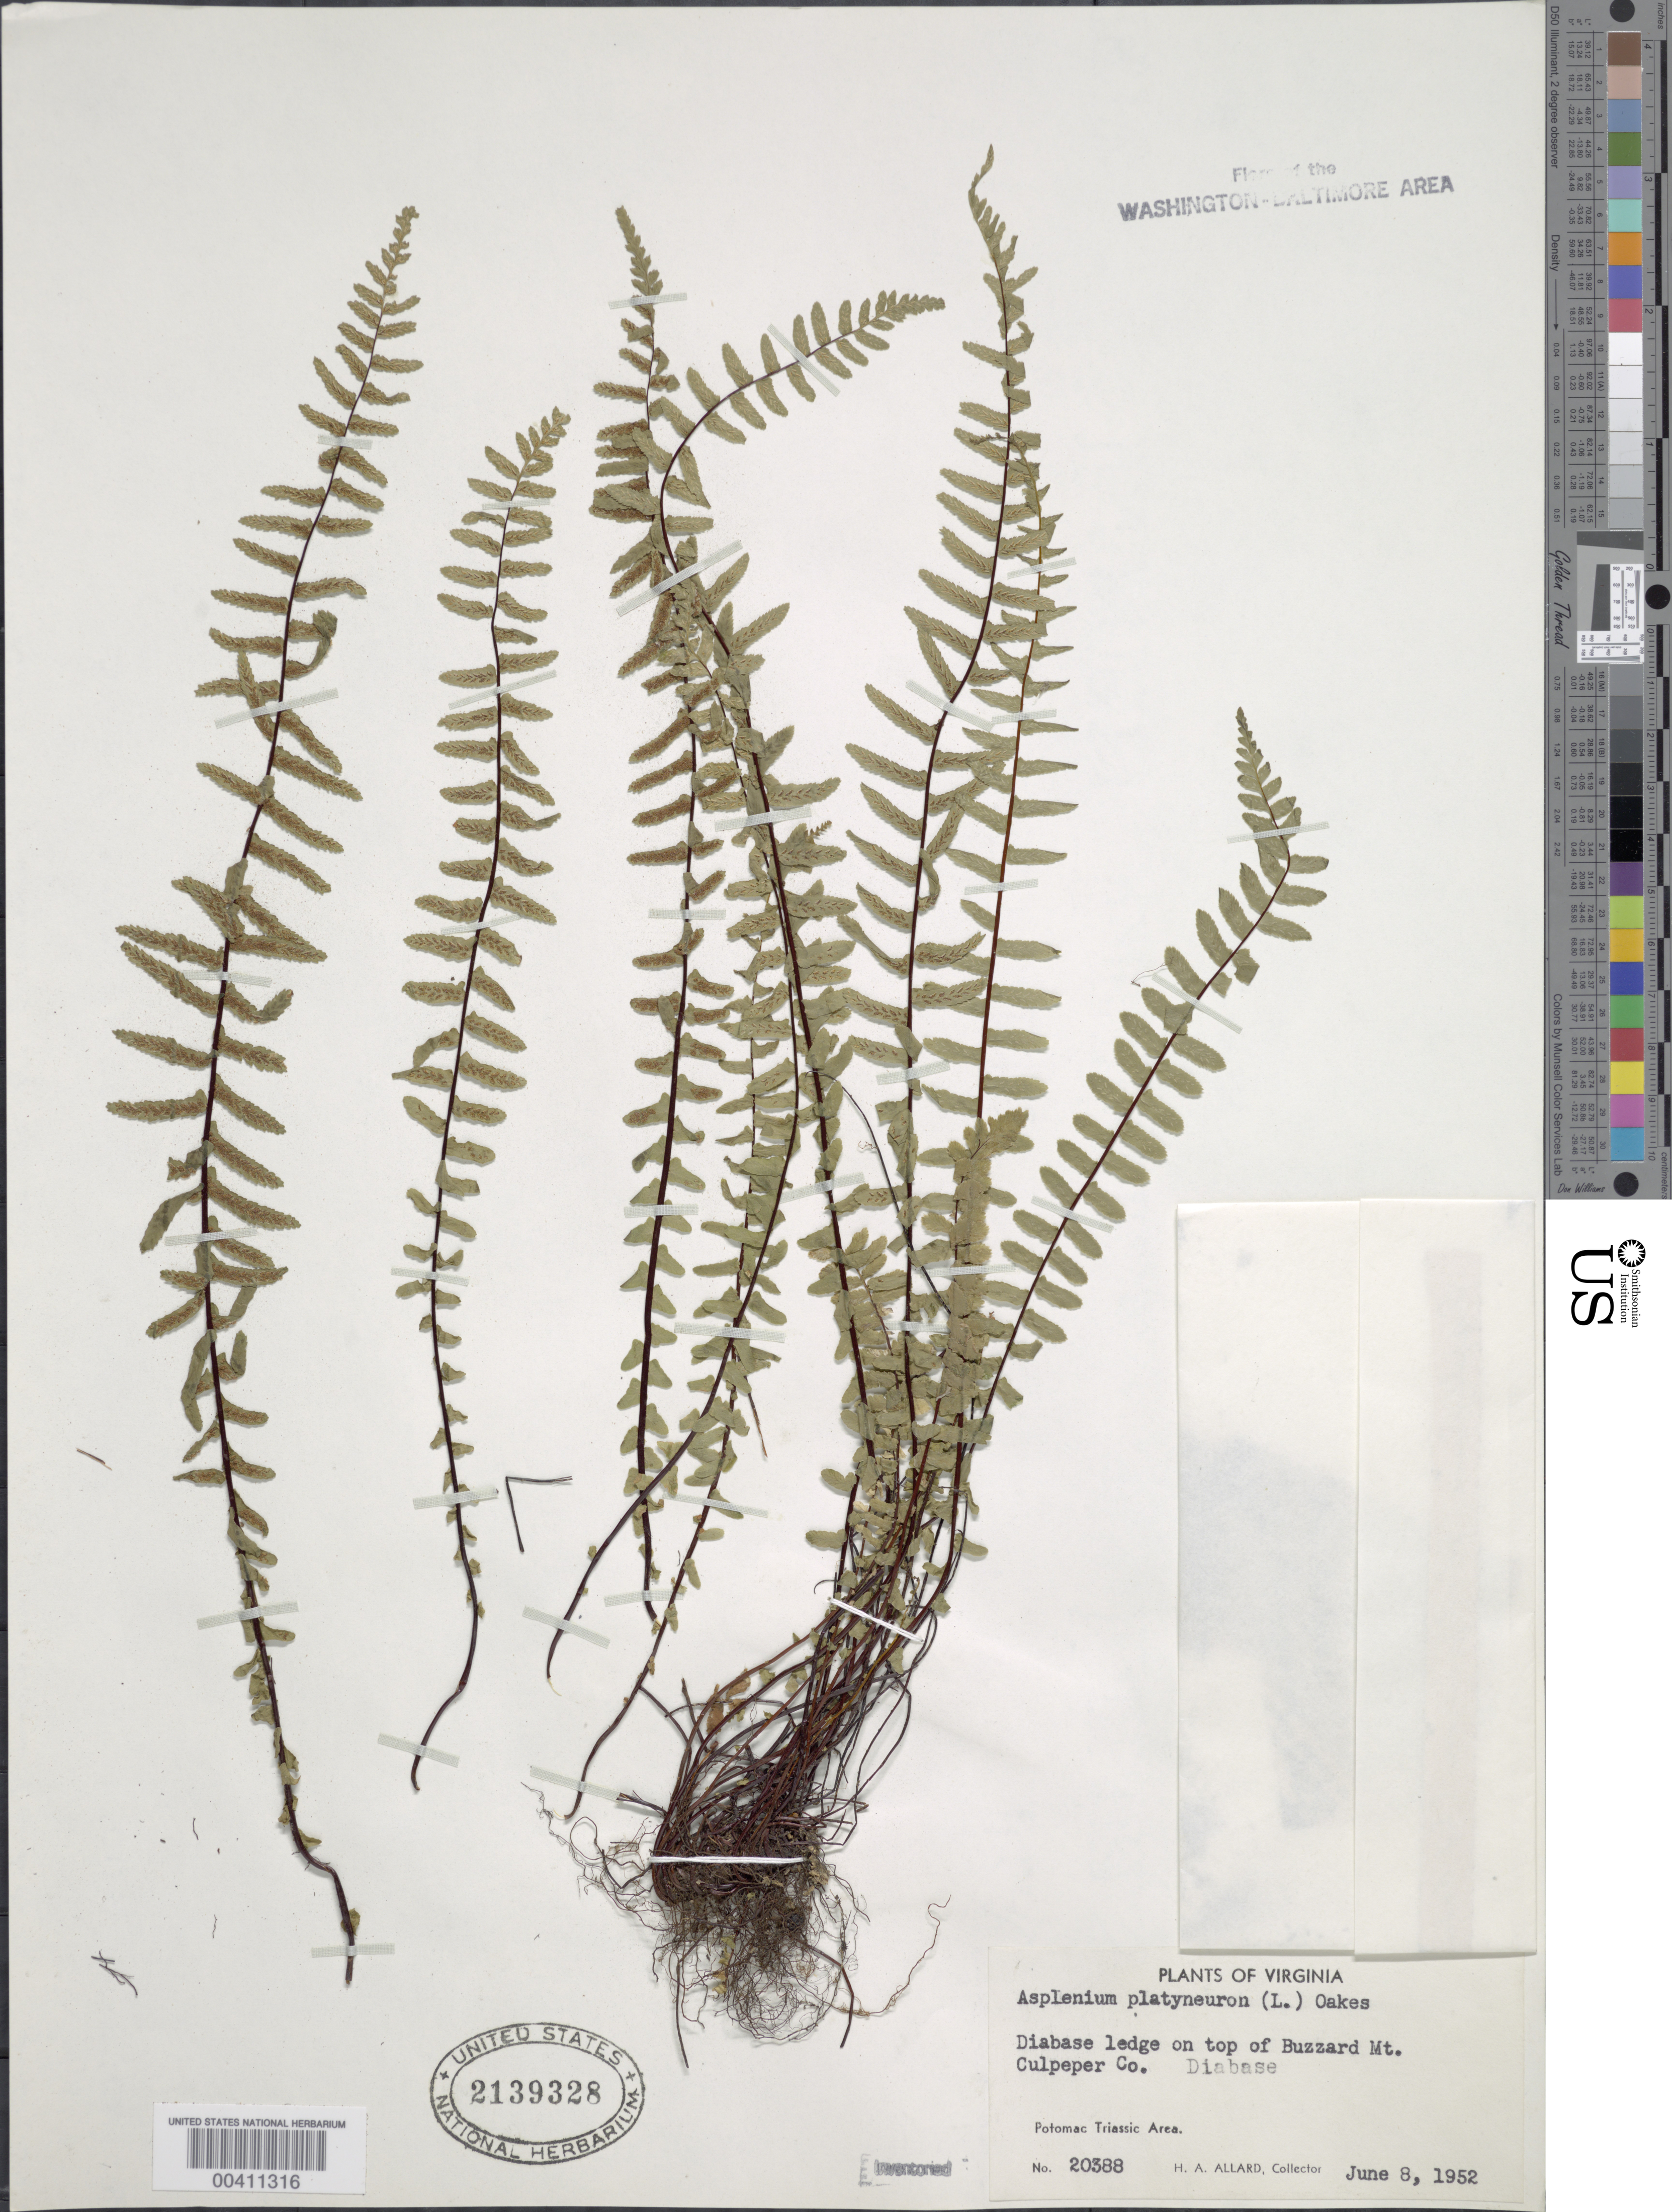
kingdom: Plantae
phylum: Tracheophyta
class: Polypodiopsida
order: Polypodiales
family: Aspleniaceae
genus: Asplenium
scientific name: Asplenium platyneuron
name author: (L.) Britton, Stearns & Poggenb.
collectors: H. A. Allard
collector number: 20388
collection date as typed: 08 Jun 1952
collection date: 1952-06-08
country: United States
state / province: Virginia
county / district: Culpeper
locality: Buzzard Mountain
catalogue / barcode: US 2139328